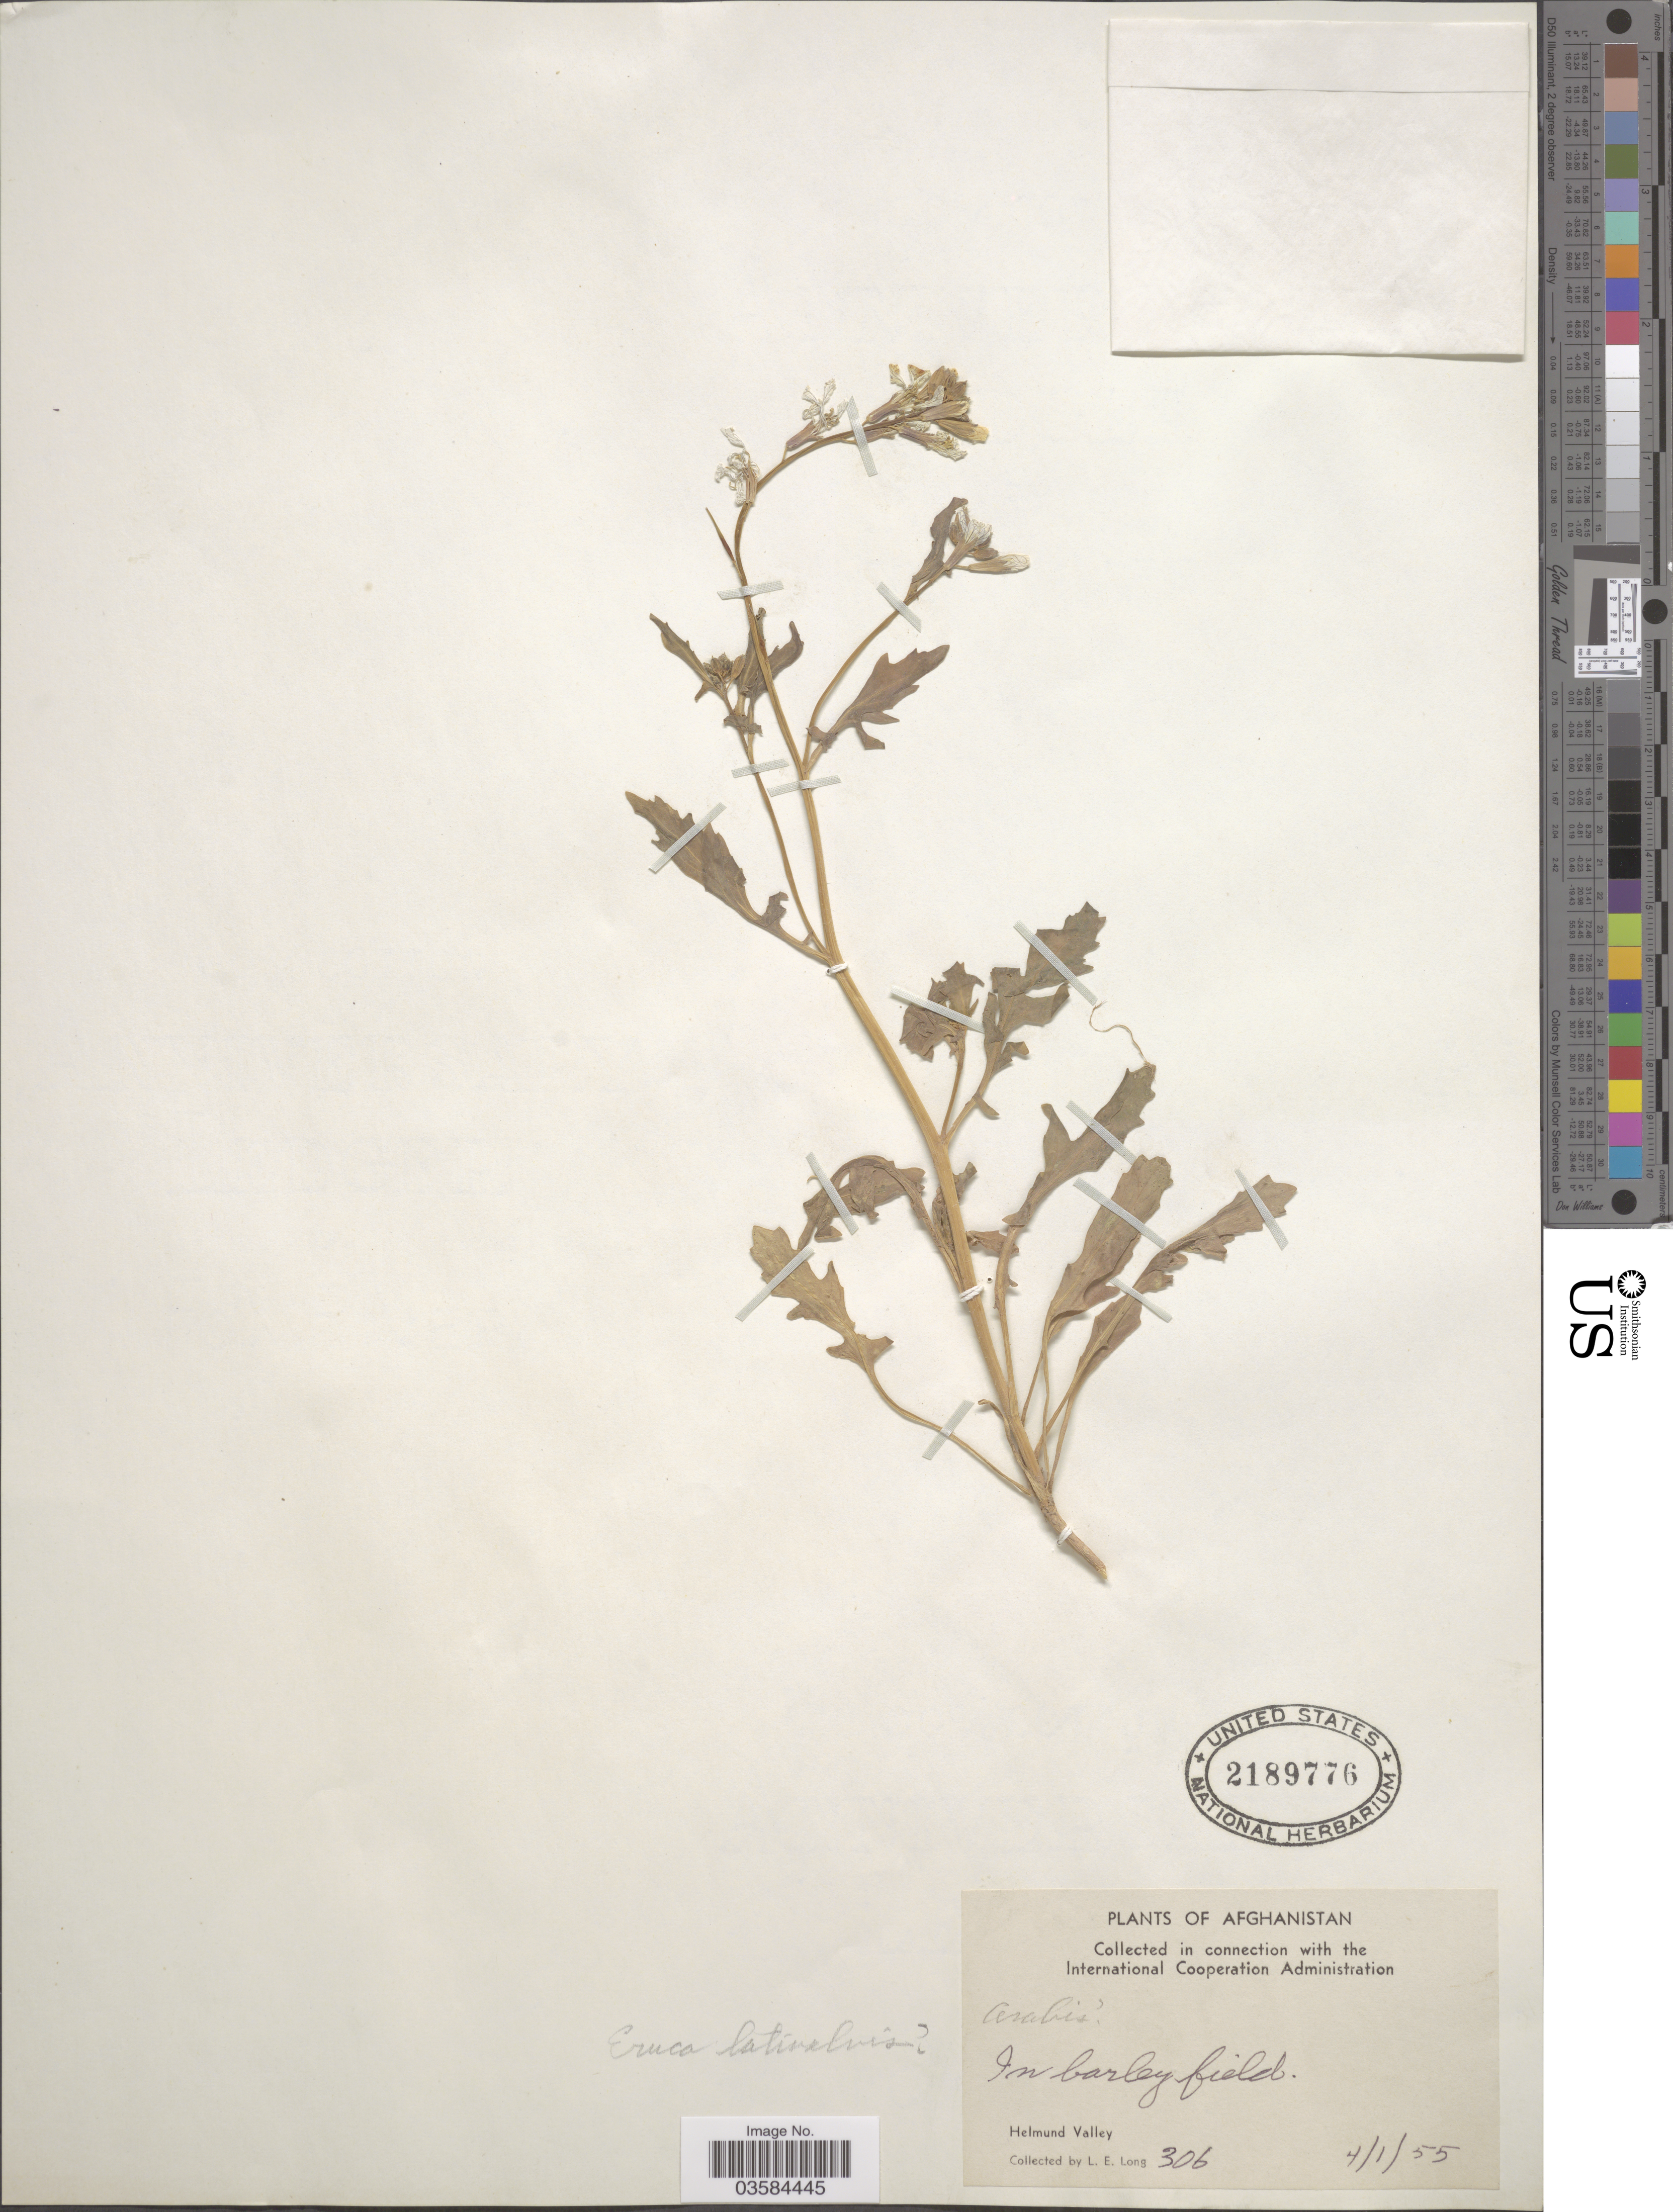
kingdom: Plantae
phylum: Tracheophyta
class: Magnoliopsida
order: Brassicales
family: Brassicaceae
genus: Eruca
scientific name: Eruca vesicaria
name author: (L.) Cav.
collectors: L. E. Long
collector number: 306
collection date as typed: Transcribed d/m/y: 4/1/55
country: Afghanistan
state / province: Helmand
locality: In barley field. Helmund Valley.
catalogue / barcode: US 2189776